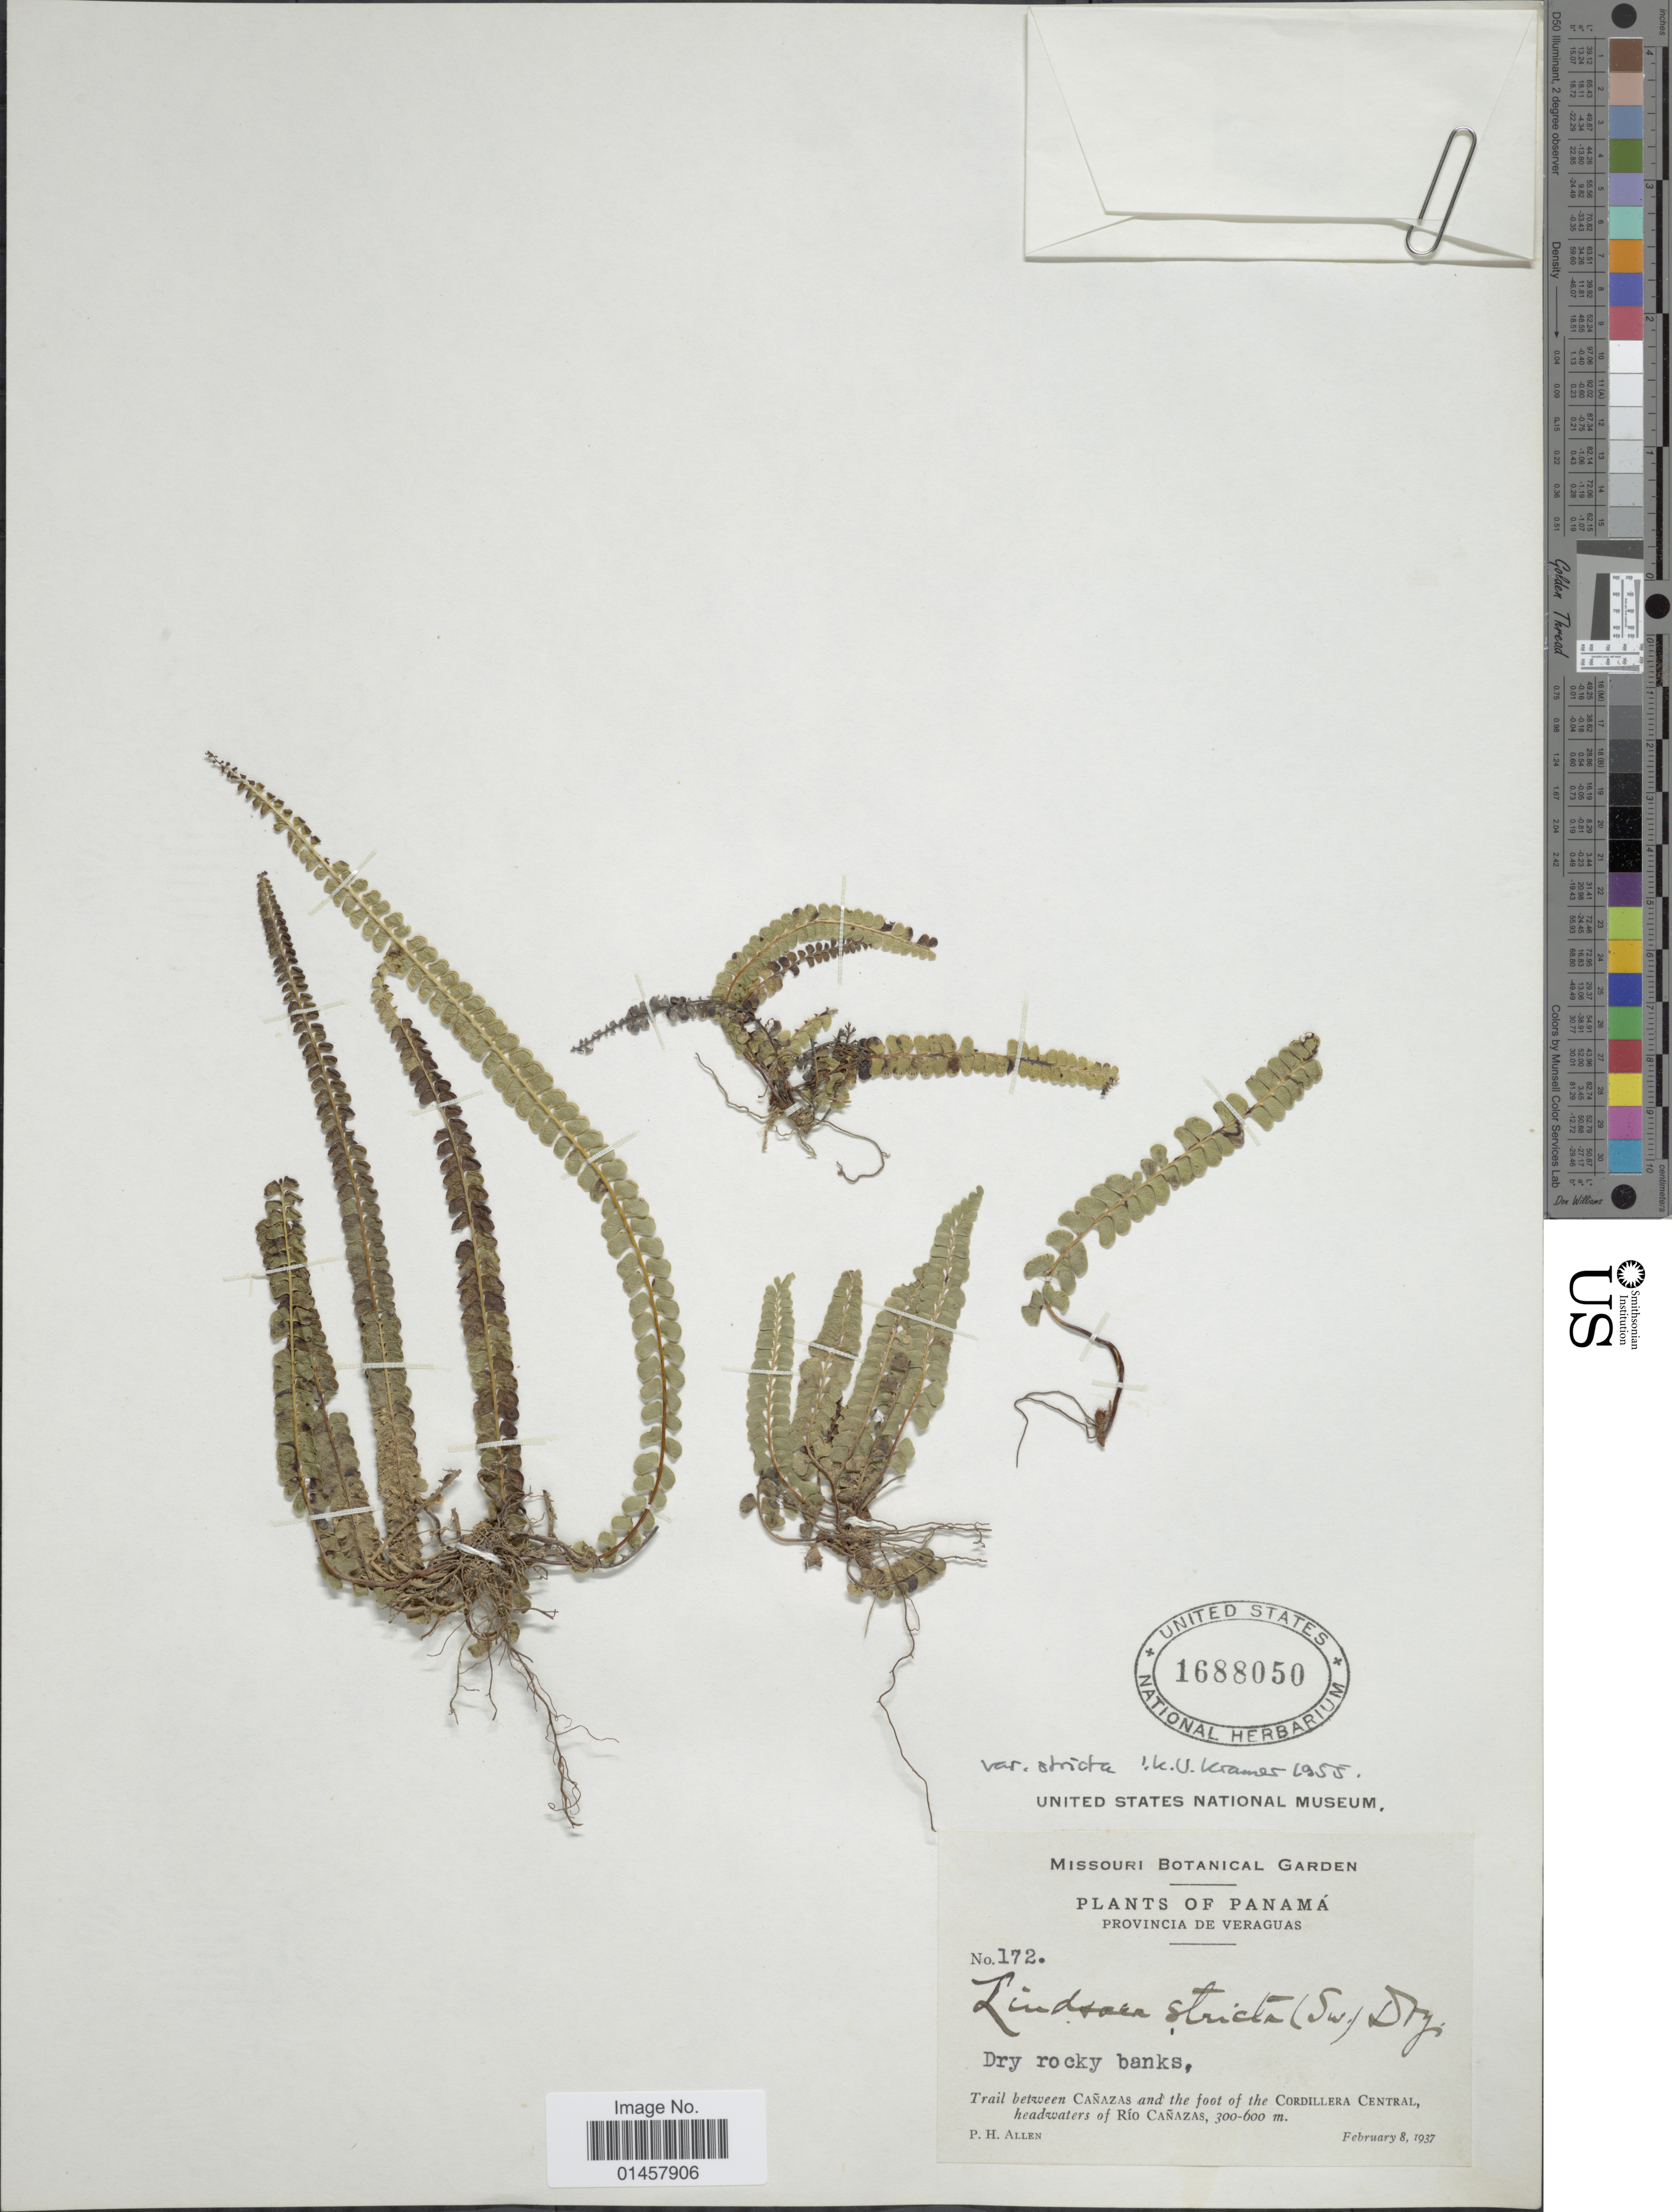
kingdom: Plantae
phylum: Tracheophyta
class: Polypodiopsida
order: Polypodiales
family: Lindsaeaceae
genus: Lindsaea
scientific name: Lindsaea stricta f. stricta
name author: (Sw.) Dryand.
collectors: P. H. Allen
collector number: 172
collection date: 1937-02-08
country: Panama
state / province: Veraguas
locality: Provincia de Veraguas, Trail between Canazas and the foot of the Cordillera Central headwaters of Rio canazaz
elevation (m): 300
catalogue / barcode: US 1688050